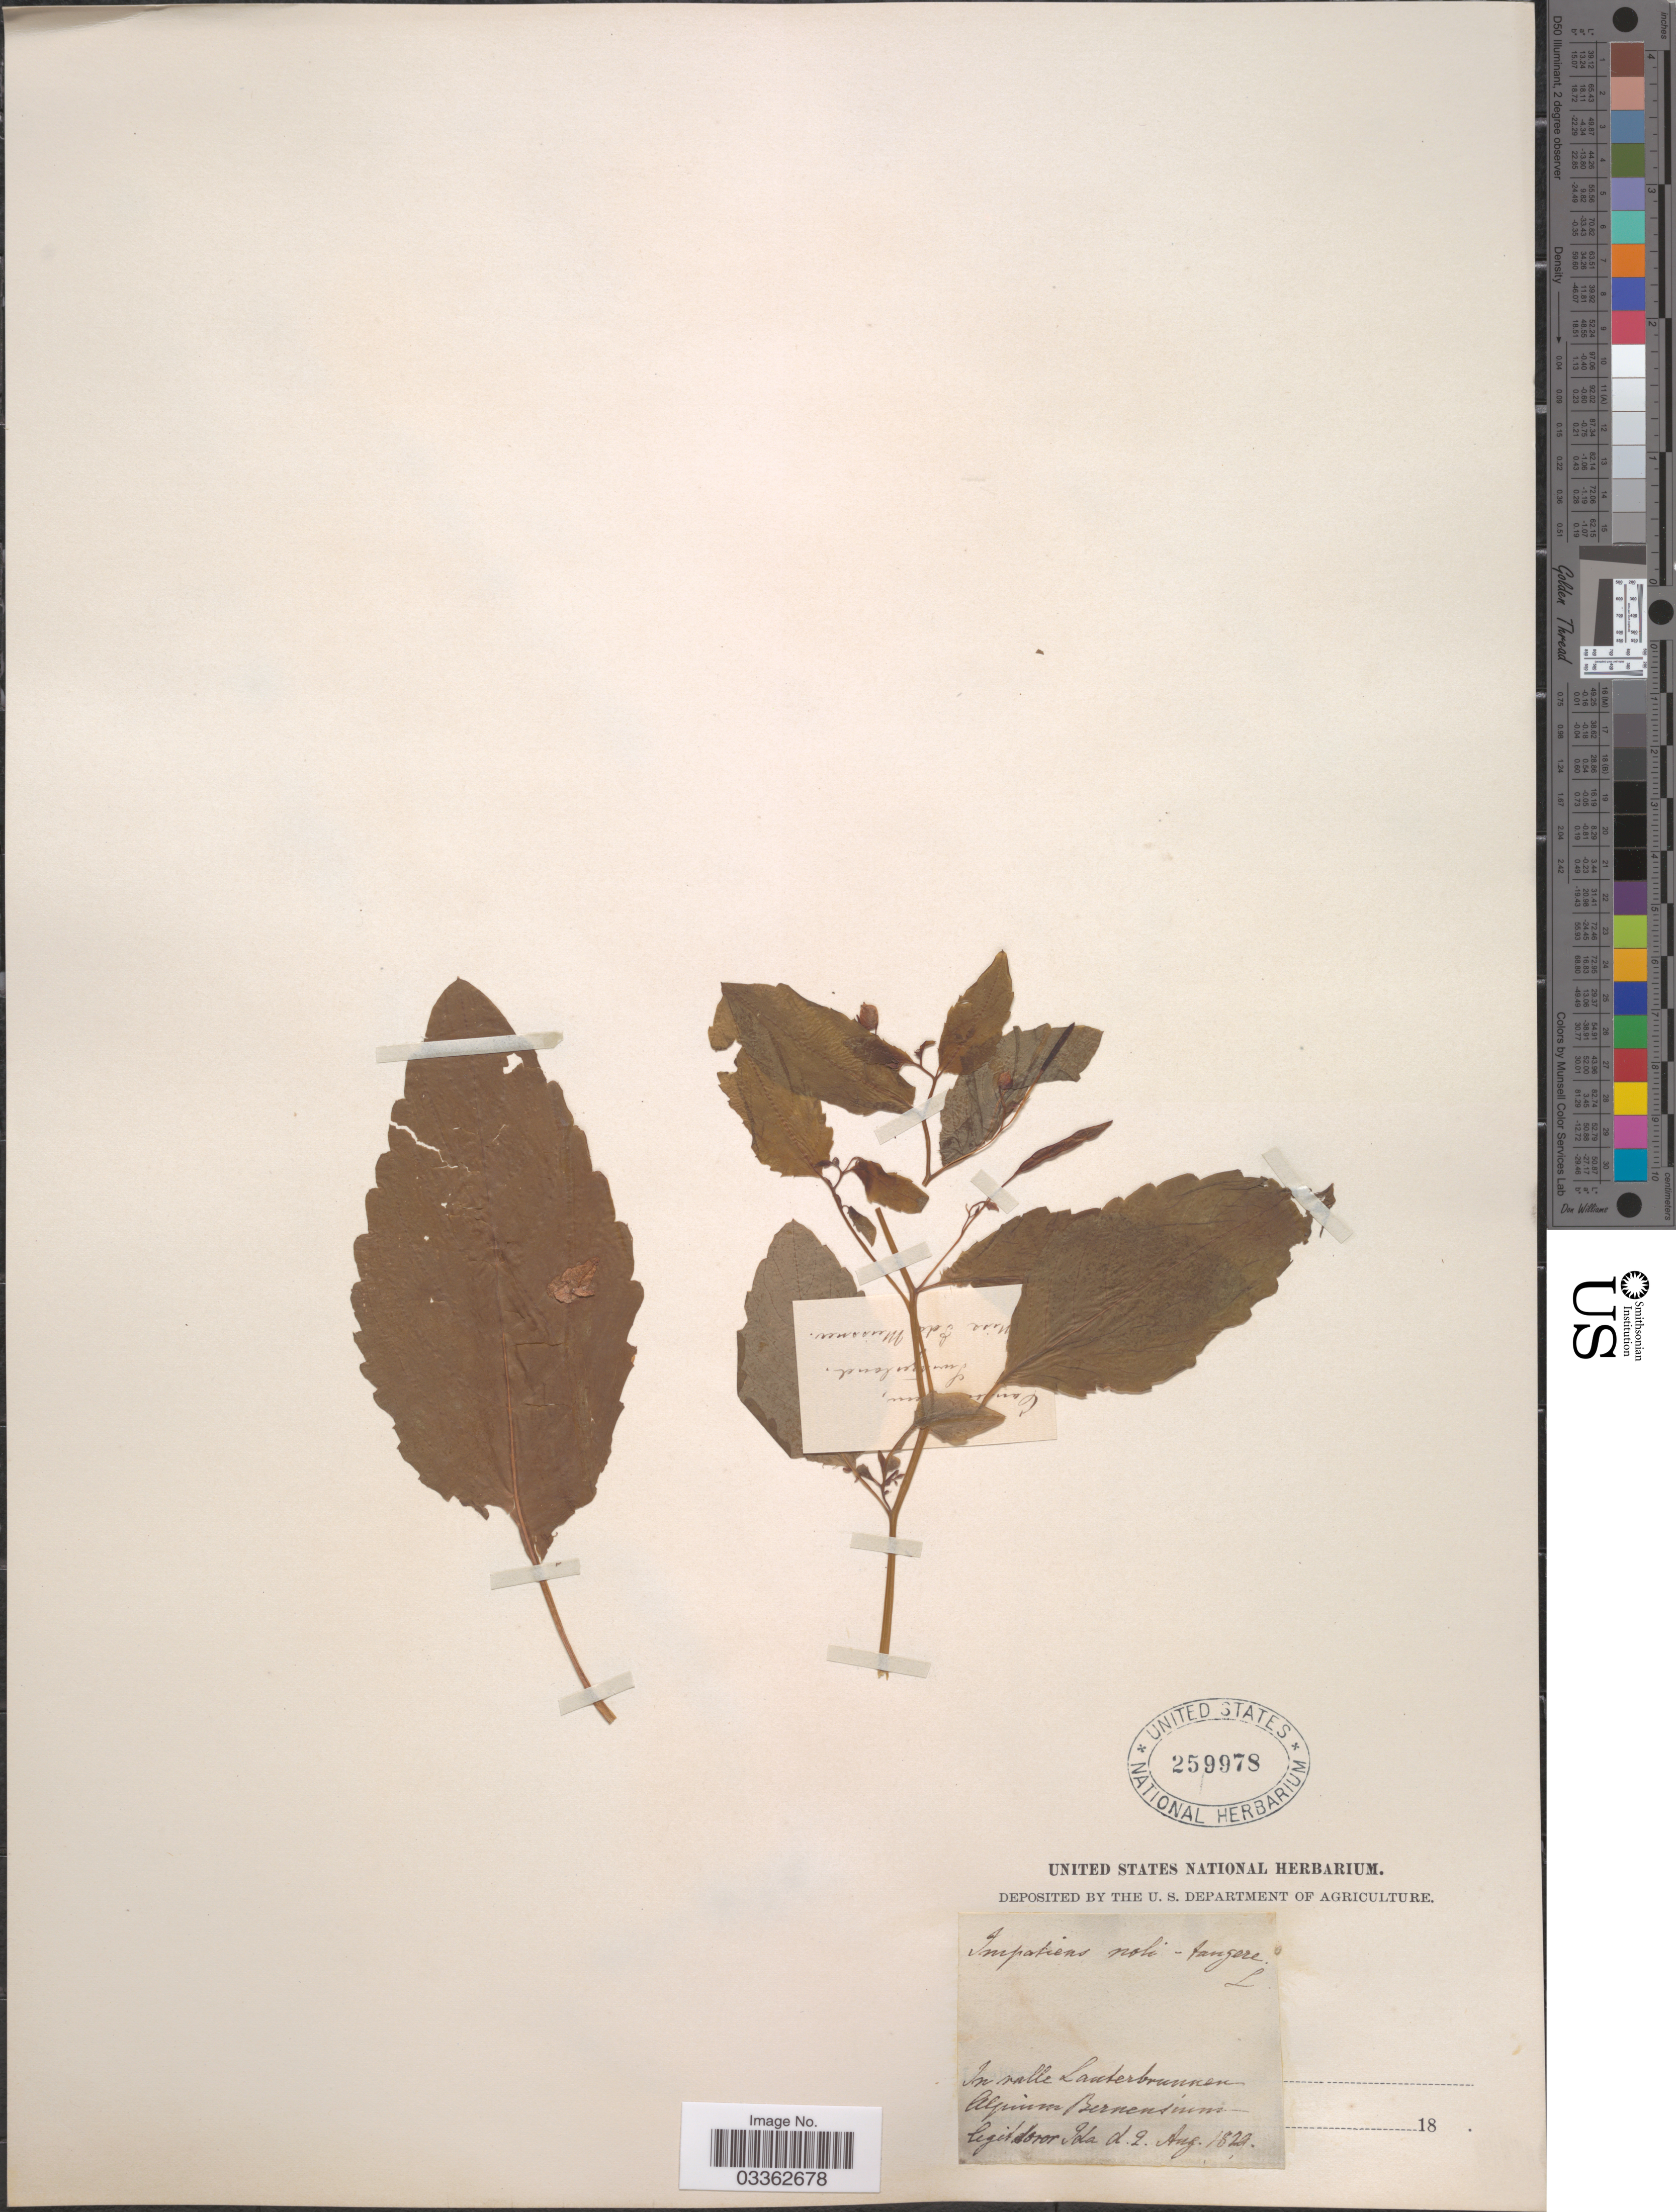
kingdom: Plantae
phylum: Tracheophyta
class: Magnoliopsida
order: Ericales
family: Balsaminaceae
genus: Impatiens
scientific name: Impatiens noli-tangere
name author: L.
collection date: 1829-08-02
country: Switzerland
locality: In valle Lauterbrunnen Alpium Bernensium.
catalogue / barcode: US 259978